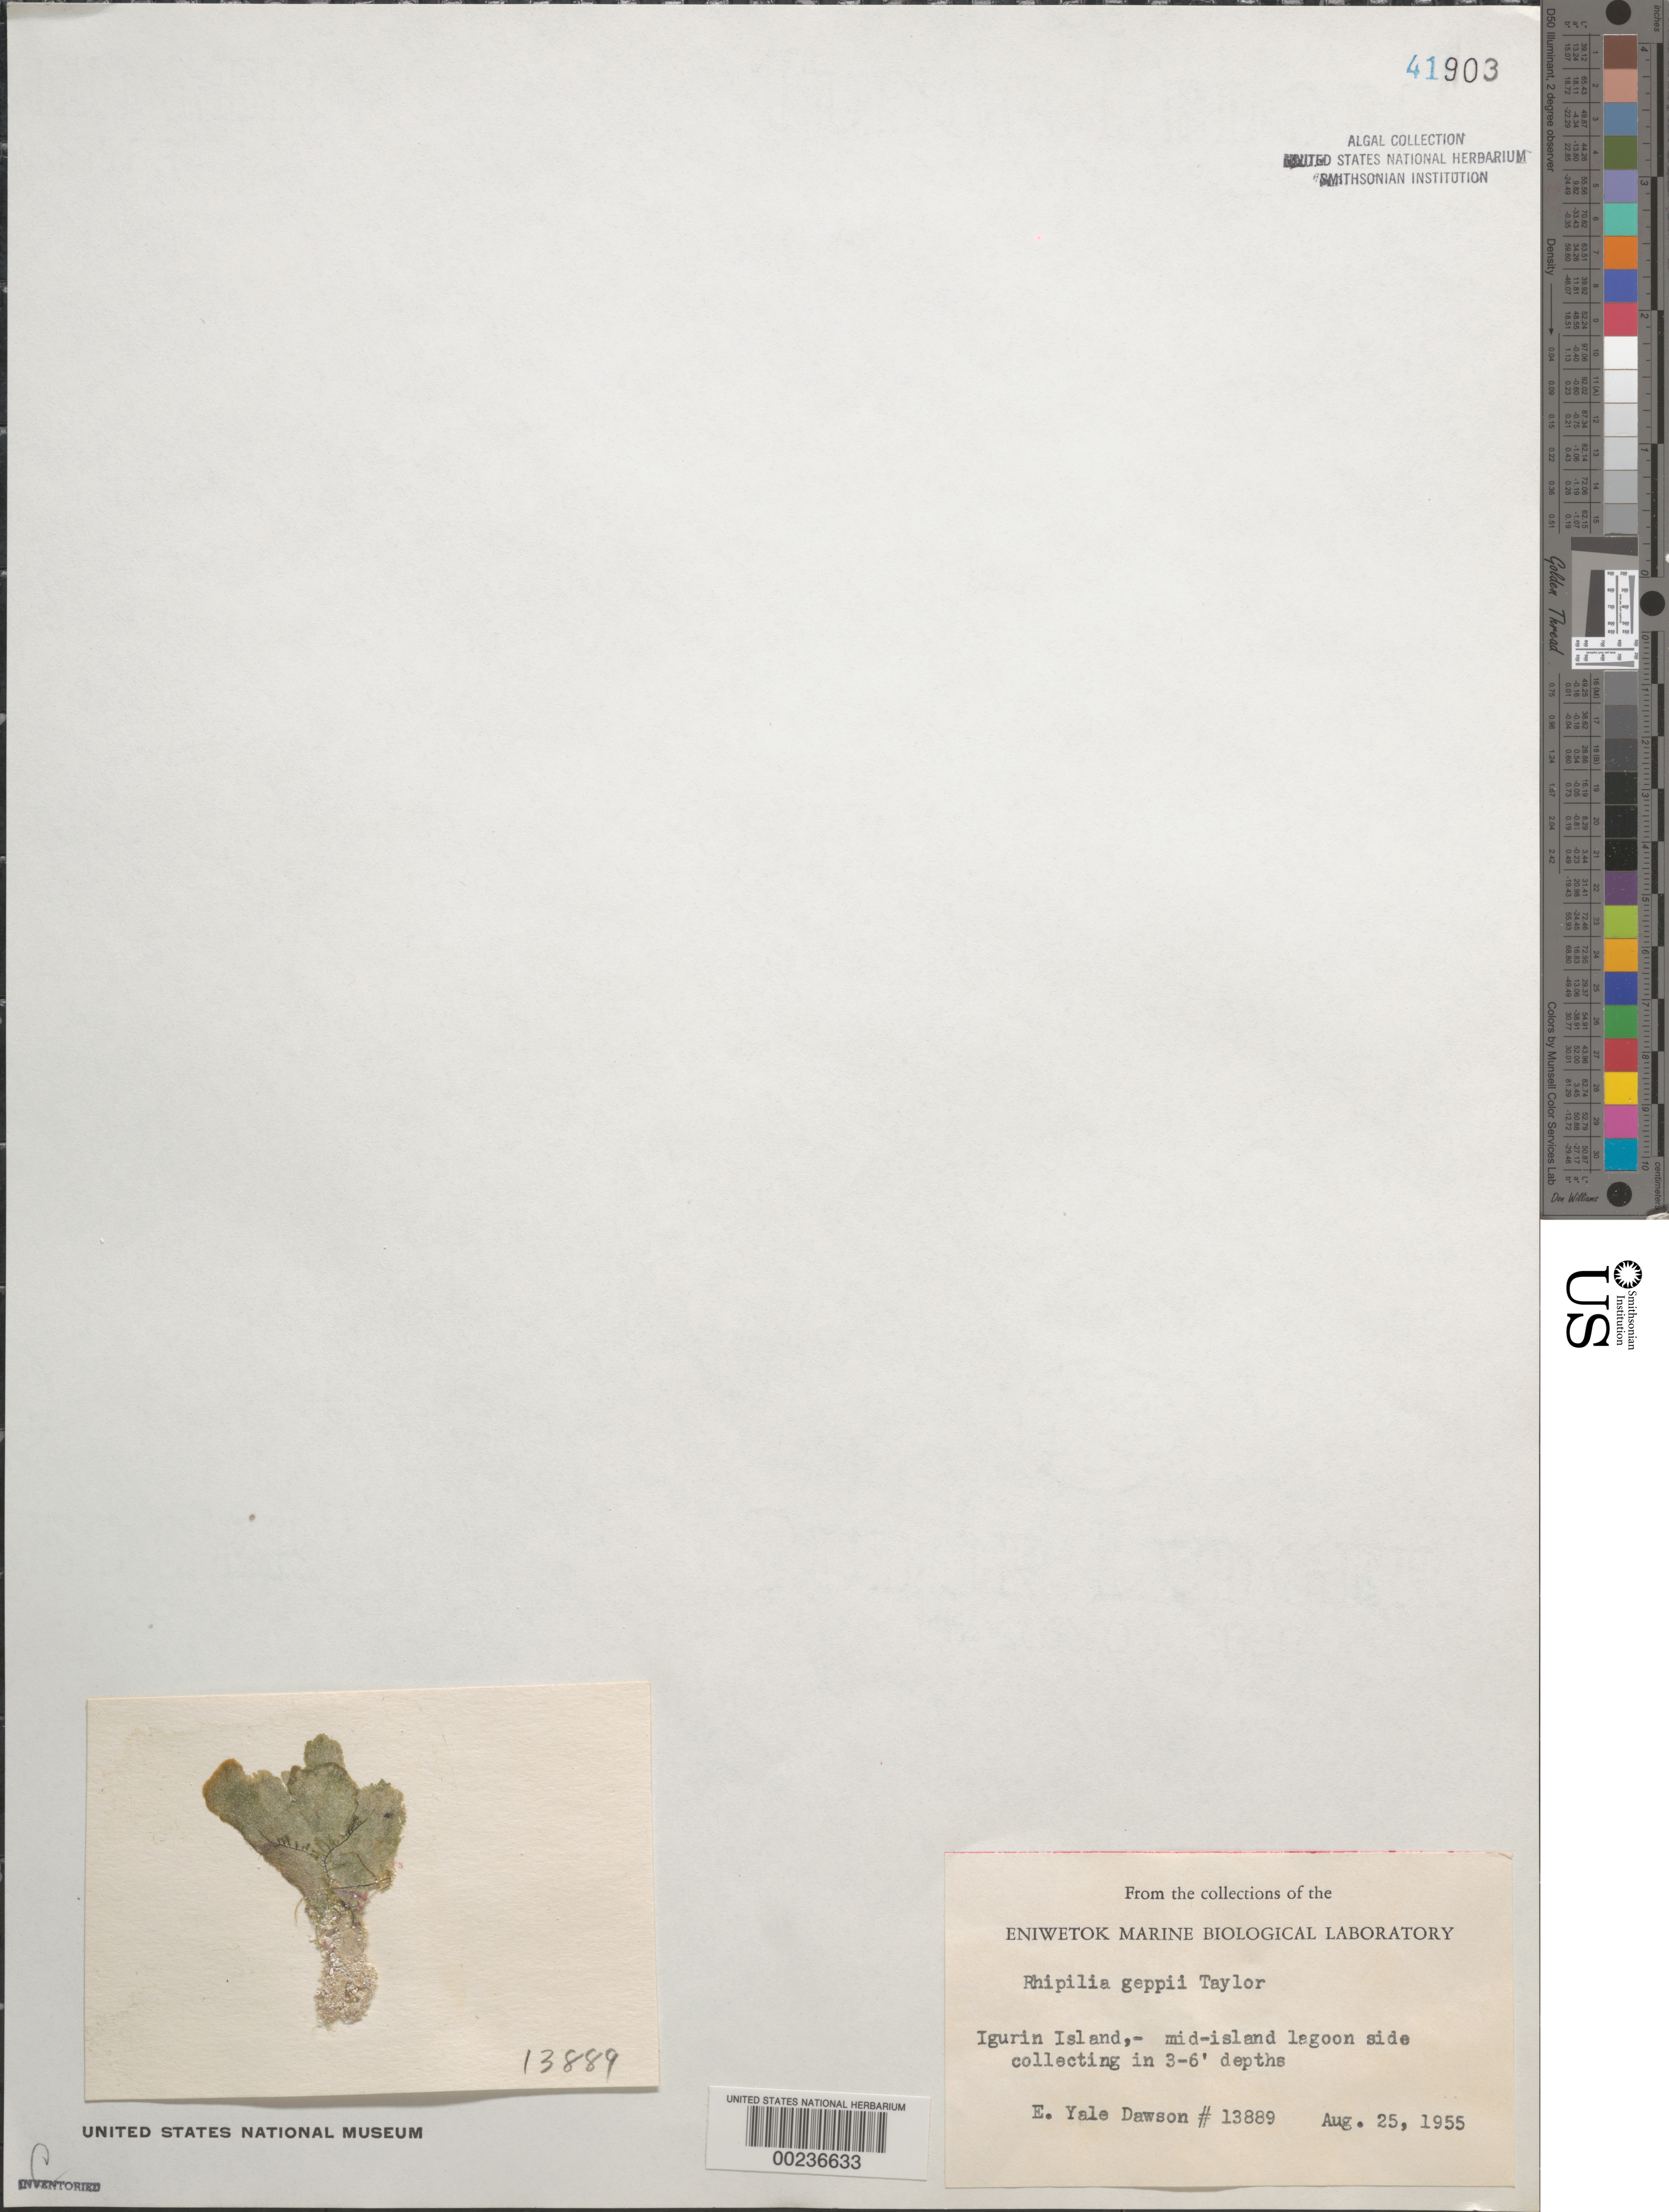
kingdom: Plantae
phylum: Chlorophyta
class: Ulvophyceae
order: Bryopsidales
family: Rhipiliaceae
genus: Rhipilia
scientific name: Rhipilia geppii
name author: W.R. Taylor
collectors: E. Y. Dawson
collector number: EYD 13889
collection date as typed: August 25, 1955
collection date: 1955-08-25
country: Marshall Islands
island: Enewetak [Eniwetok] Atoll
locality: Igurin Islet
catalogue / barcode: US 41903